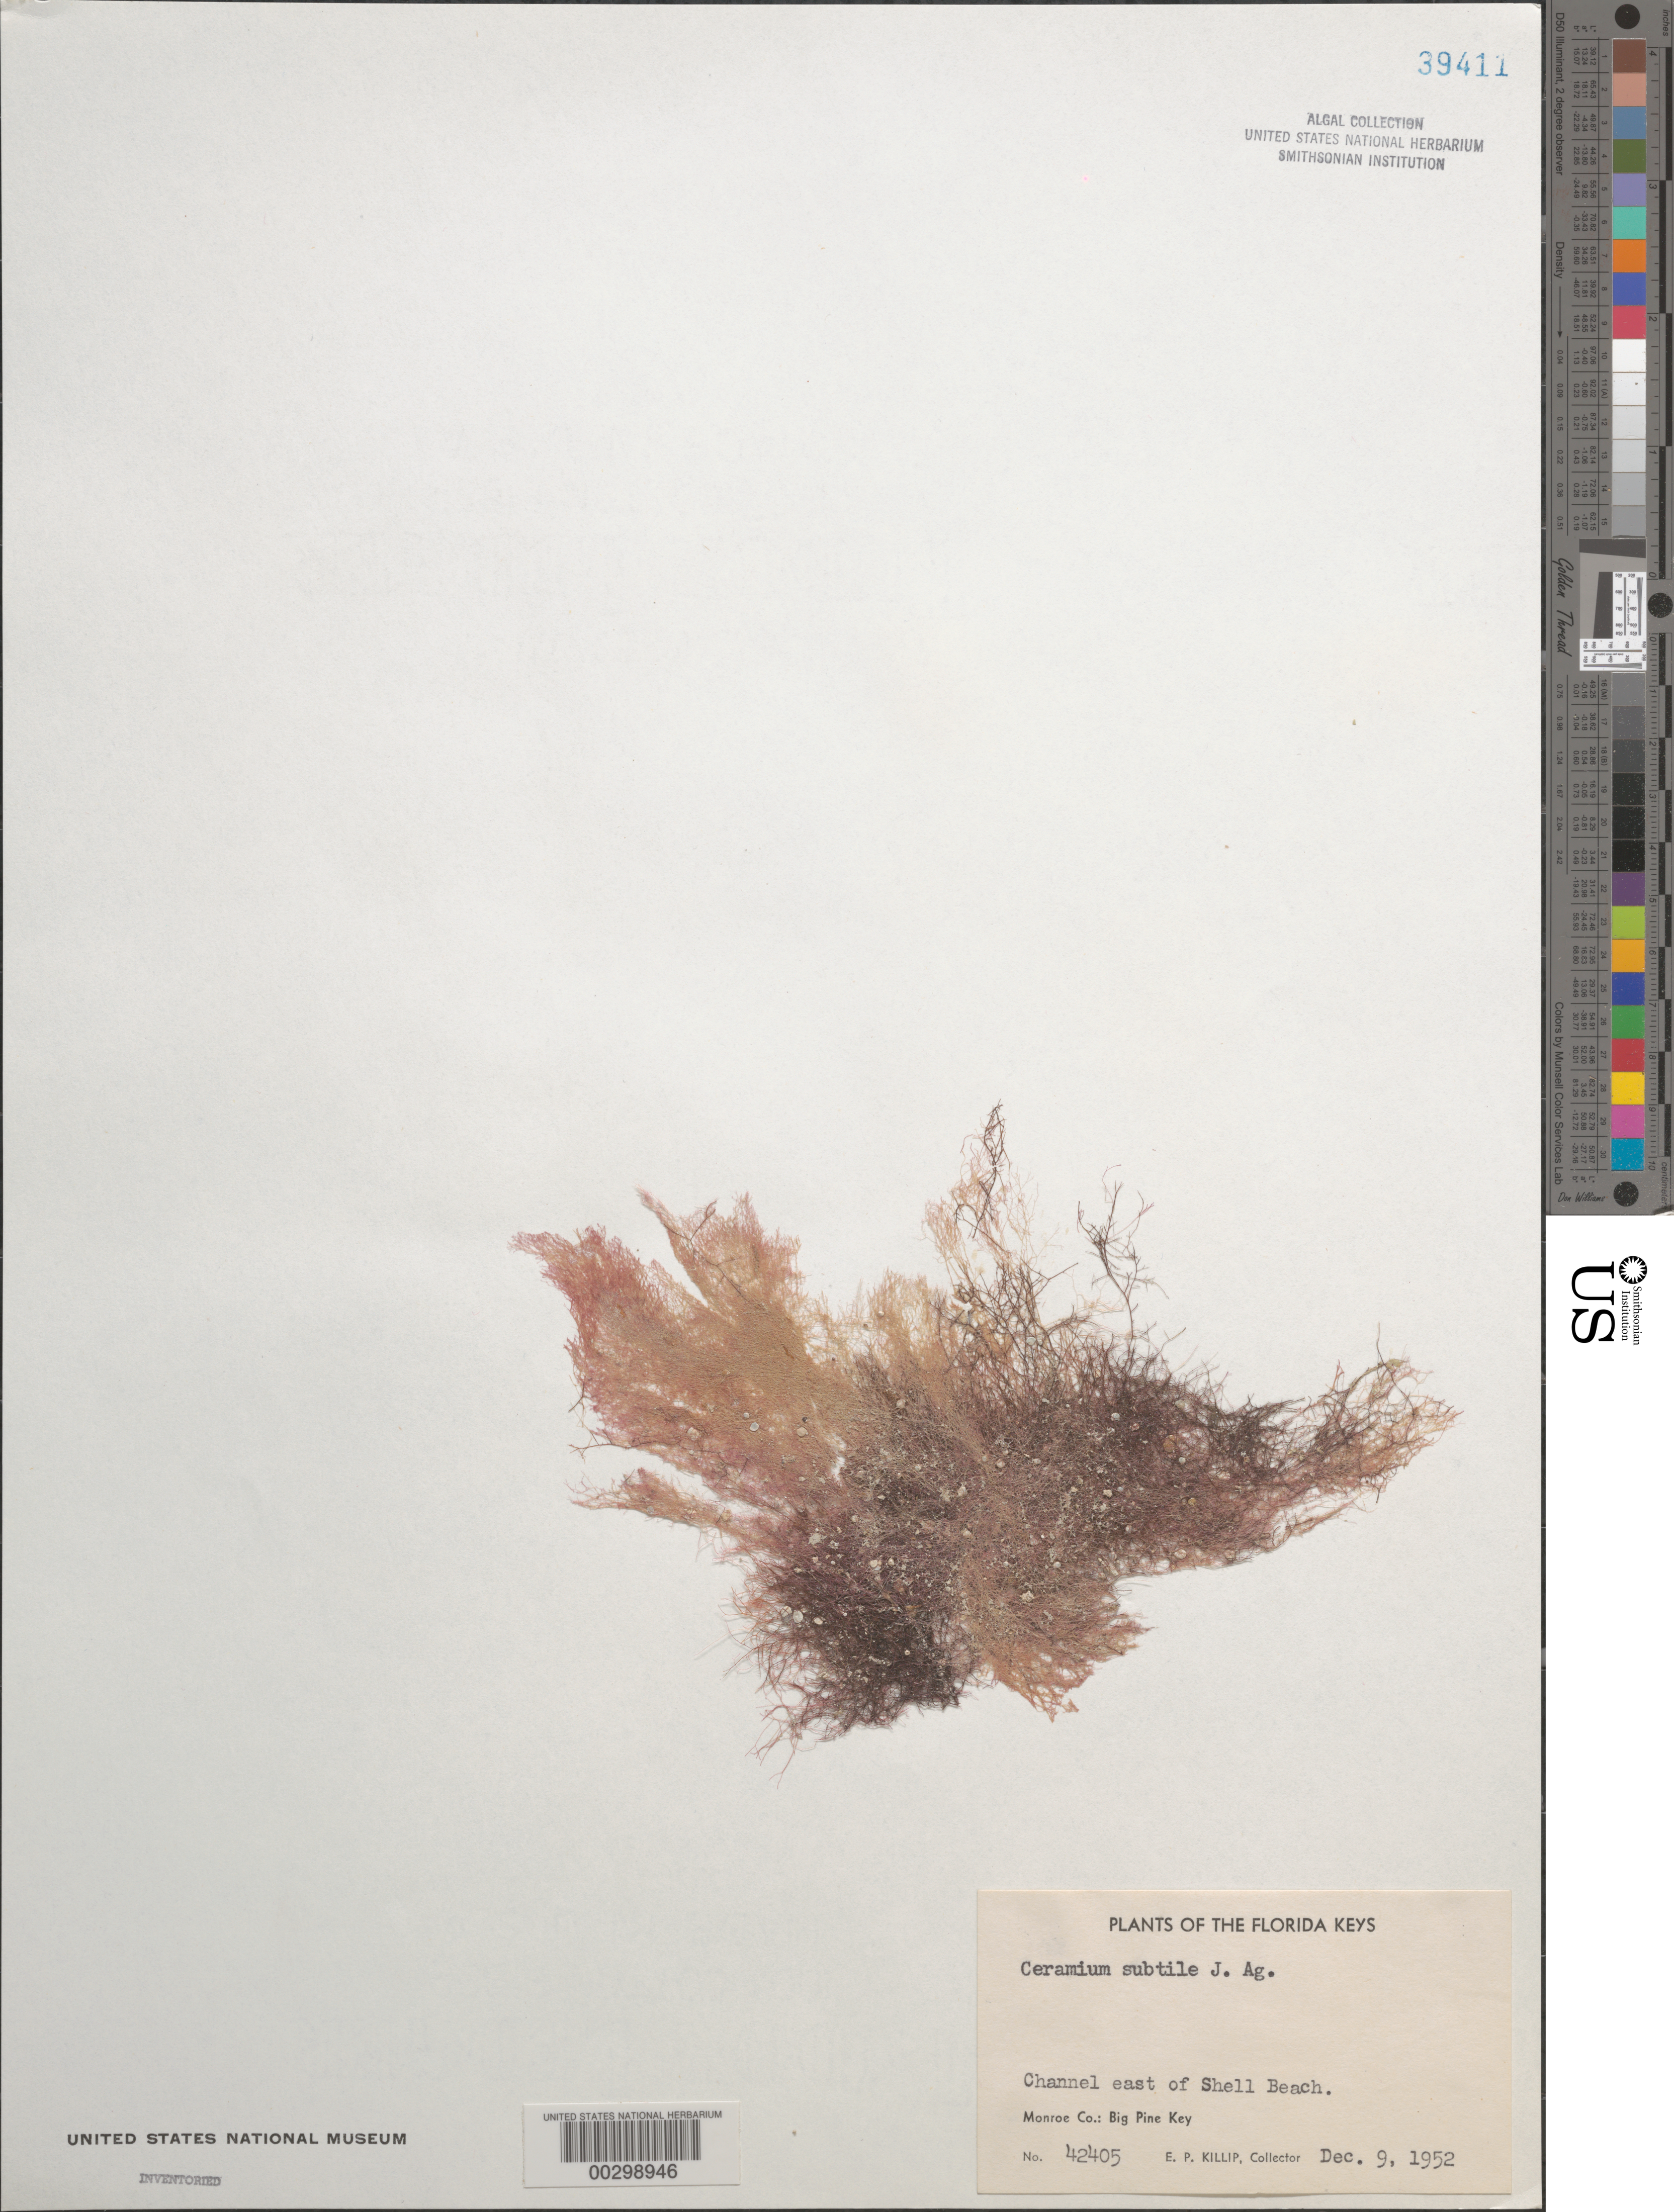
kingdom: Plantae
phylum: Rhodophyta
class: Florideophyceae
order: Ceramiales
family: Ceramiaceae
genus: Ceramium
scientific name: Ceramium subtile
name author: J. Agardh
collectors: E. P. Killip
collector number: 42405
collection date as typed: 09 Dec 1952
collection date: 1952-12-09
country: United States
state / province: Florida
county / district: Monroe County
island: Big Pine Key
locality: Channel east of Shell Beach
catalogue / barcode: US 39411